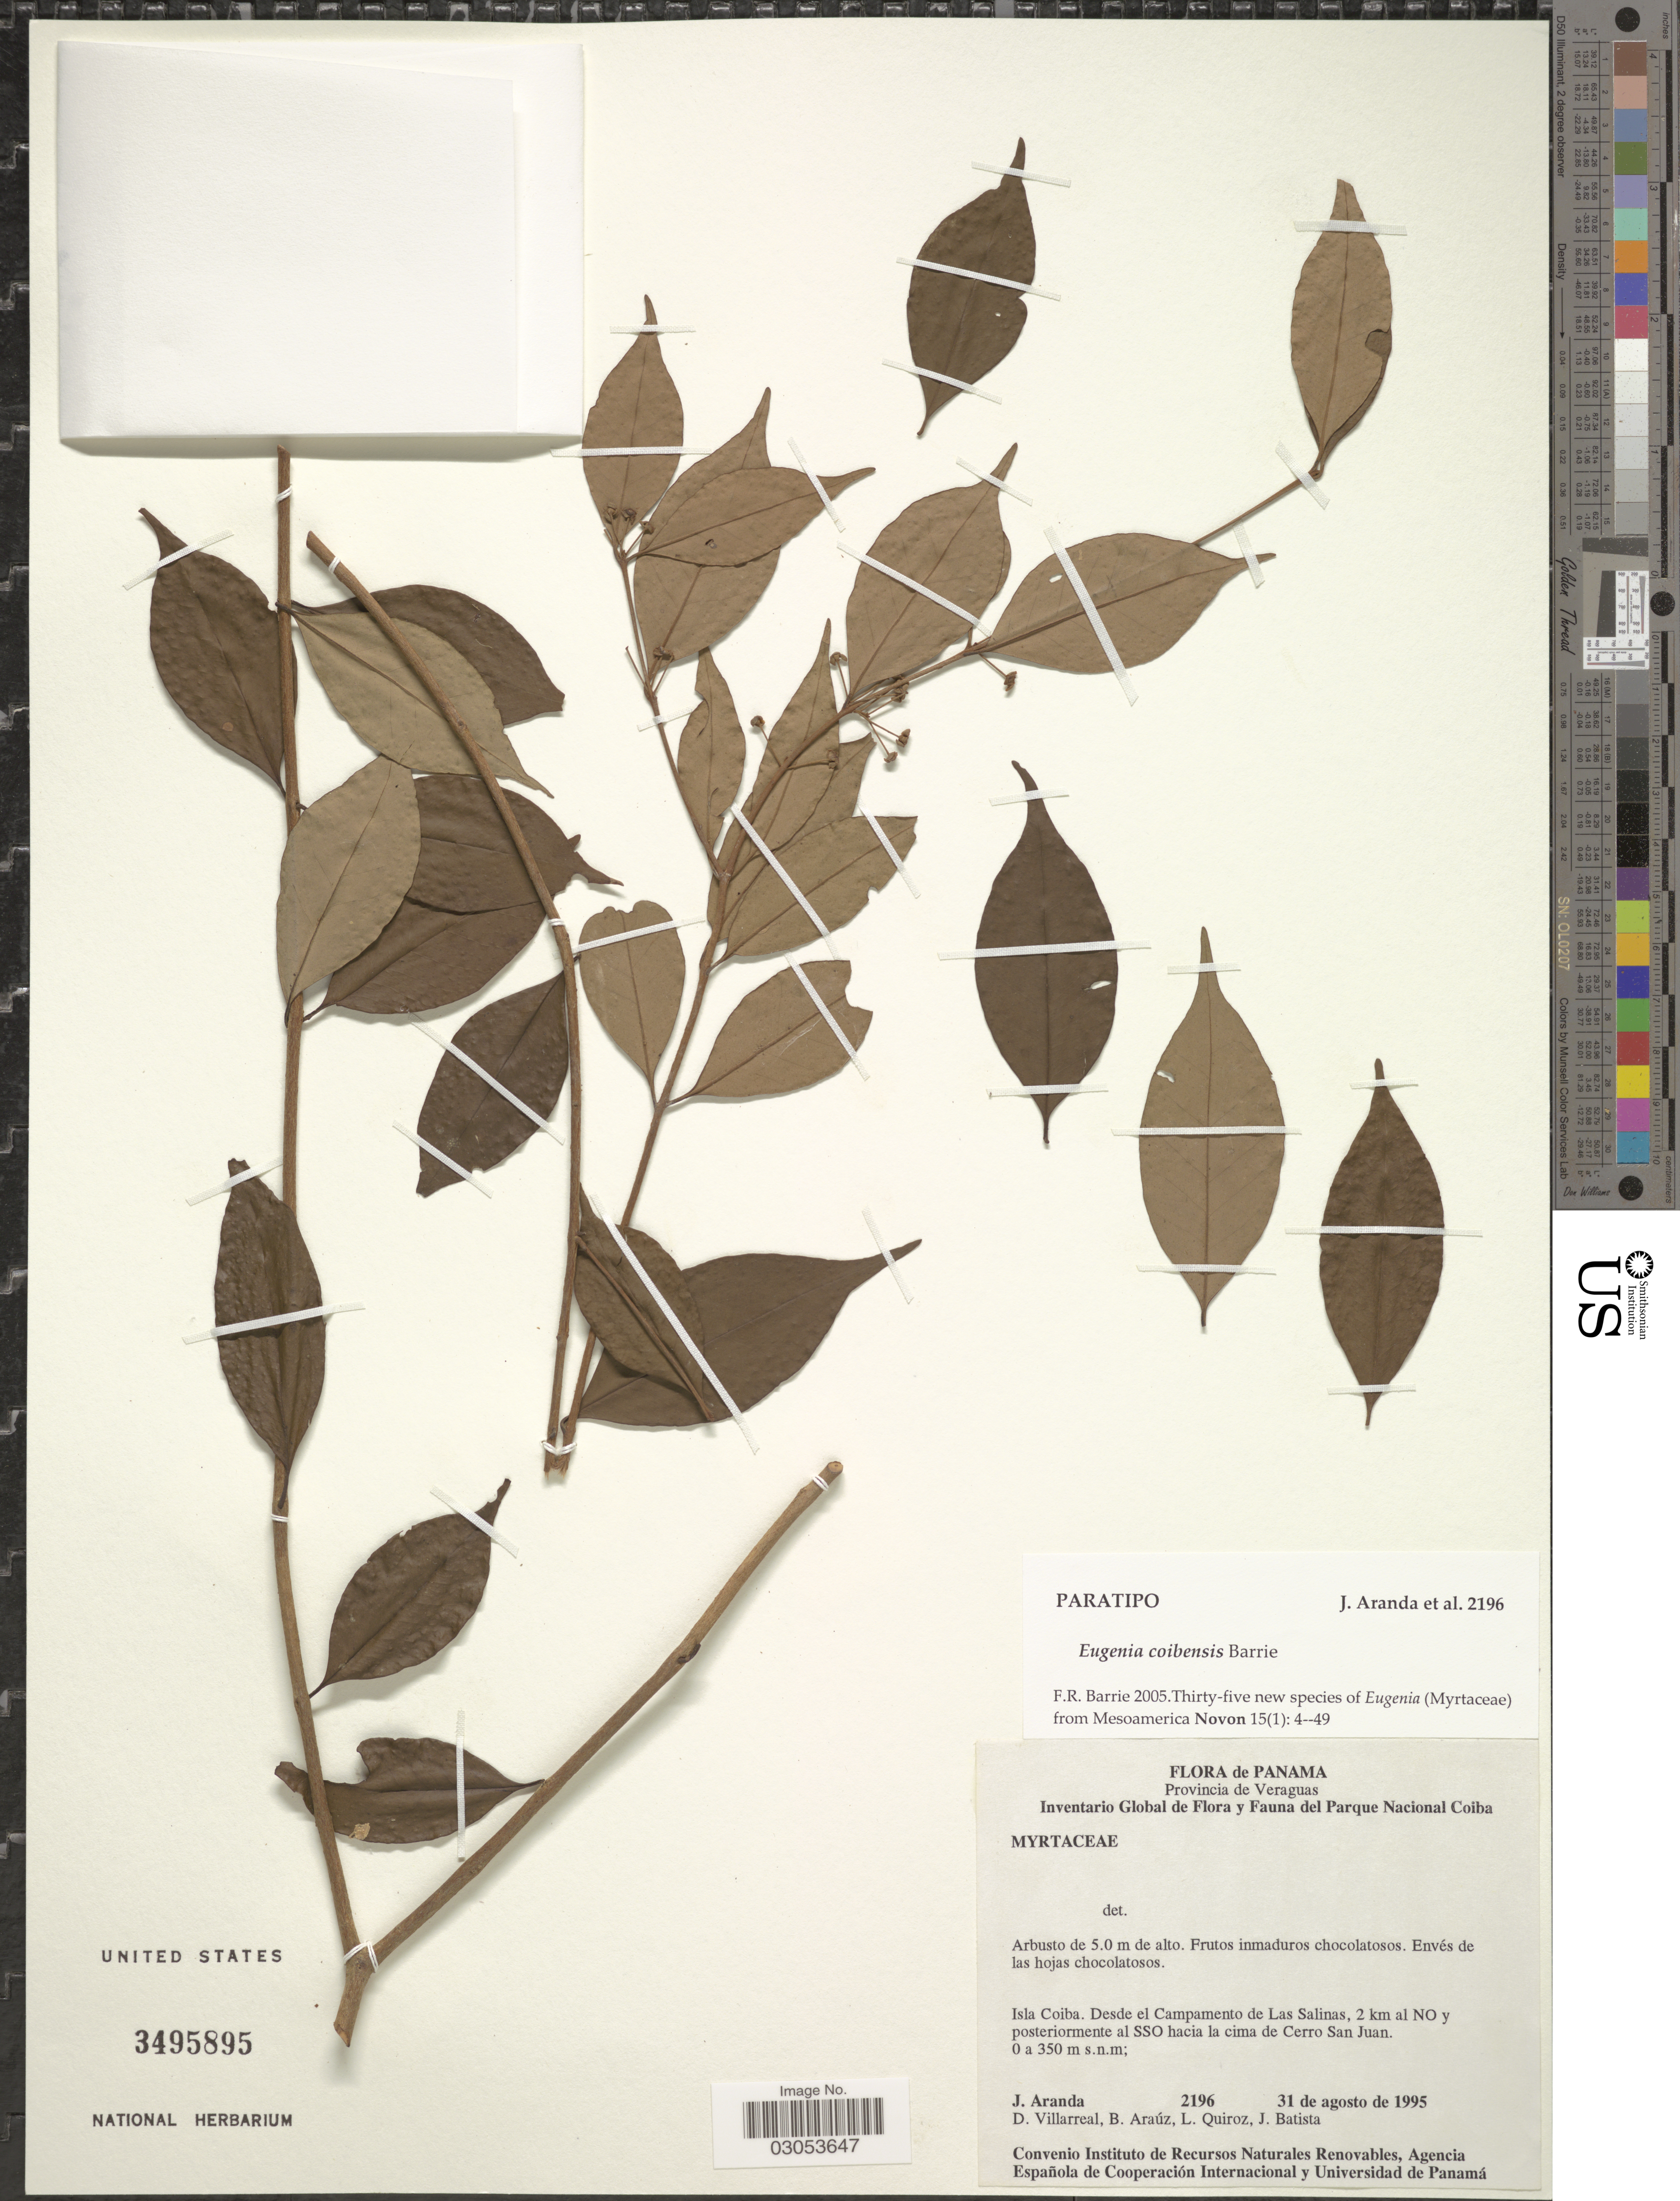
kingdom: Plantae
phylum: Tracheophyta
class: Magnoliopsida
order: Myrtales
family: Myrtaceae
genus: Eugenia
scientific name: Eugenia coibensis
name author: Barrie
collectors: J. Aranda, D. Villarreal, B. Araúz, L. Quiroz & J. Batista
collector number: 2196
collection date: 1995-08-31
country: Panama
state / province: Veraguas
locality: Parque Nacional Coiba. Isla Coiba. Desde el Campamento de Las Salinas, 2 km al NO y posteriormente al SSO hacia la cima de Cerro San Juan.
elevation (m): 0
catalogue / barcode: US 3495895